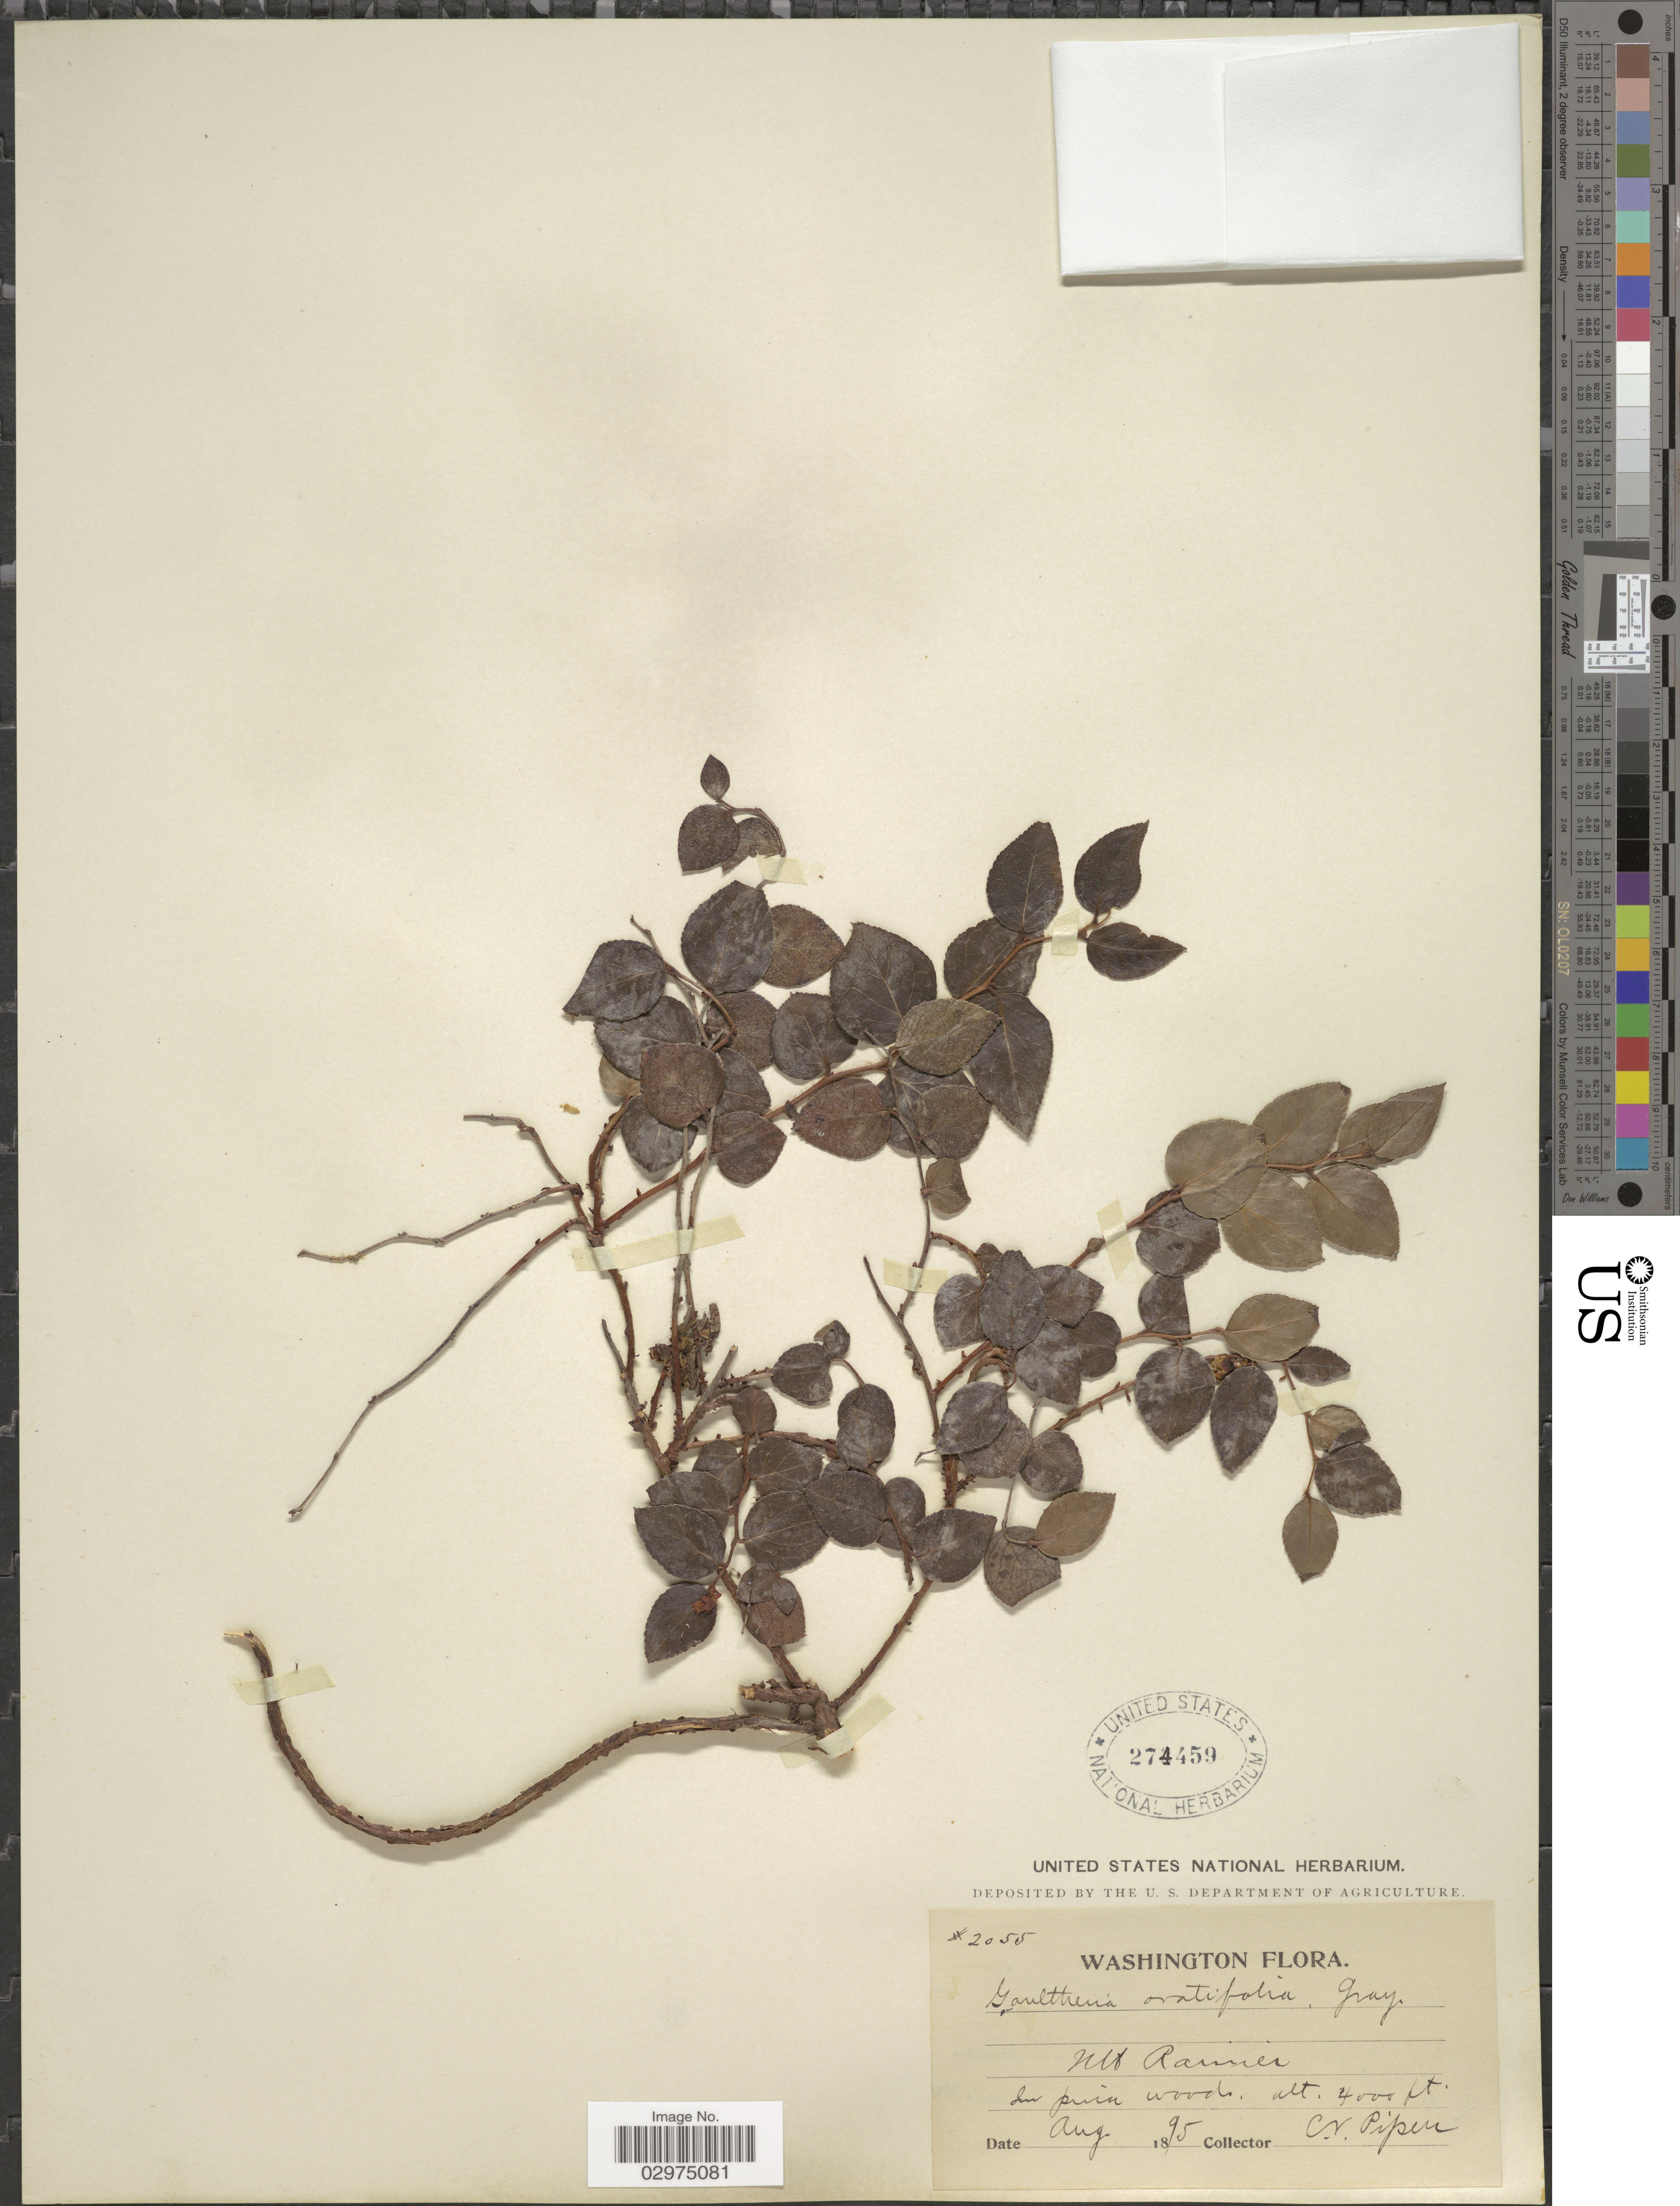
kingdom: Plantae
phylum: Tracheophyta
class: Magnoliopsida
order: Ericales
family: Ericaceae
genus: Gaultheria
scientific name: Gaultheria ovatifolia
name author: A. Gray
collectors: C. V. Piper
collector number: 2055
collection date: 1895-08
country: United States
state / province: Washington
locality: Mt. Rainier.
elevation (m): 1219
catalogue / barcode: US 274459